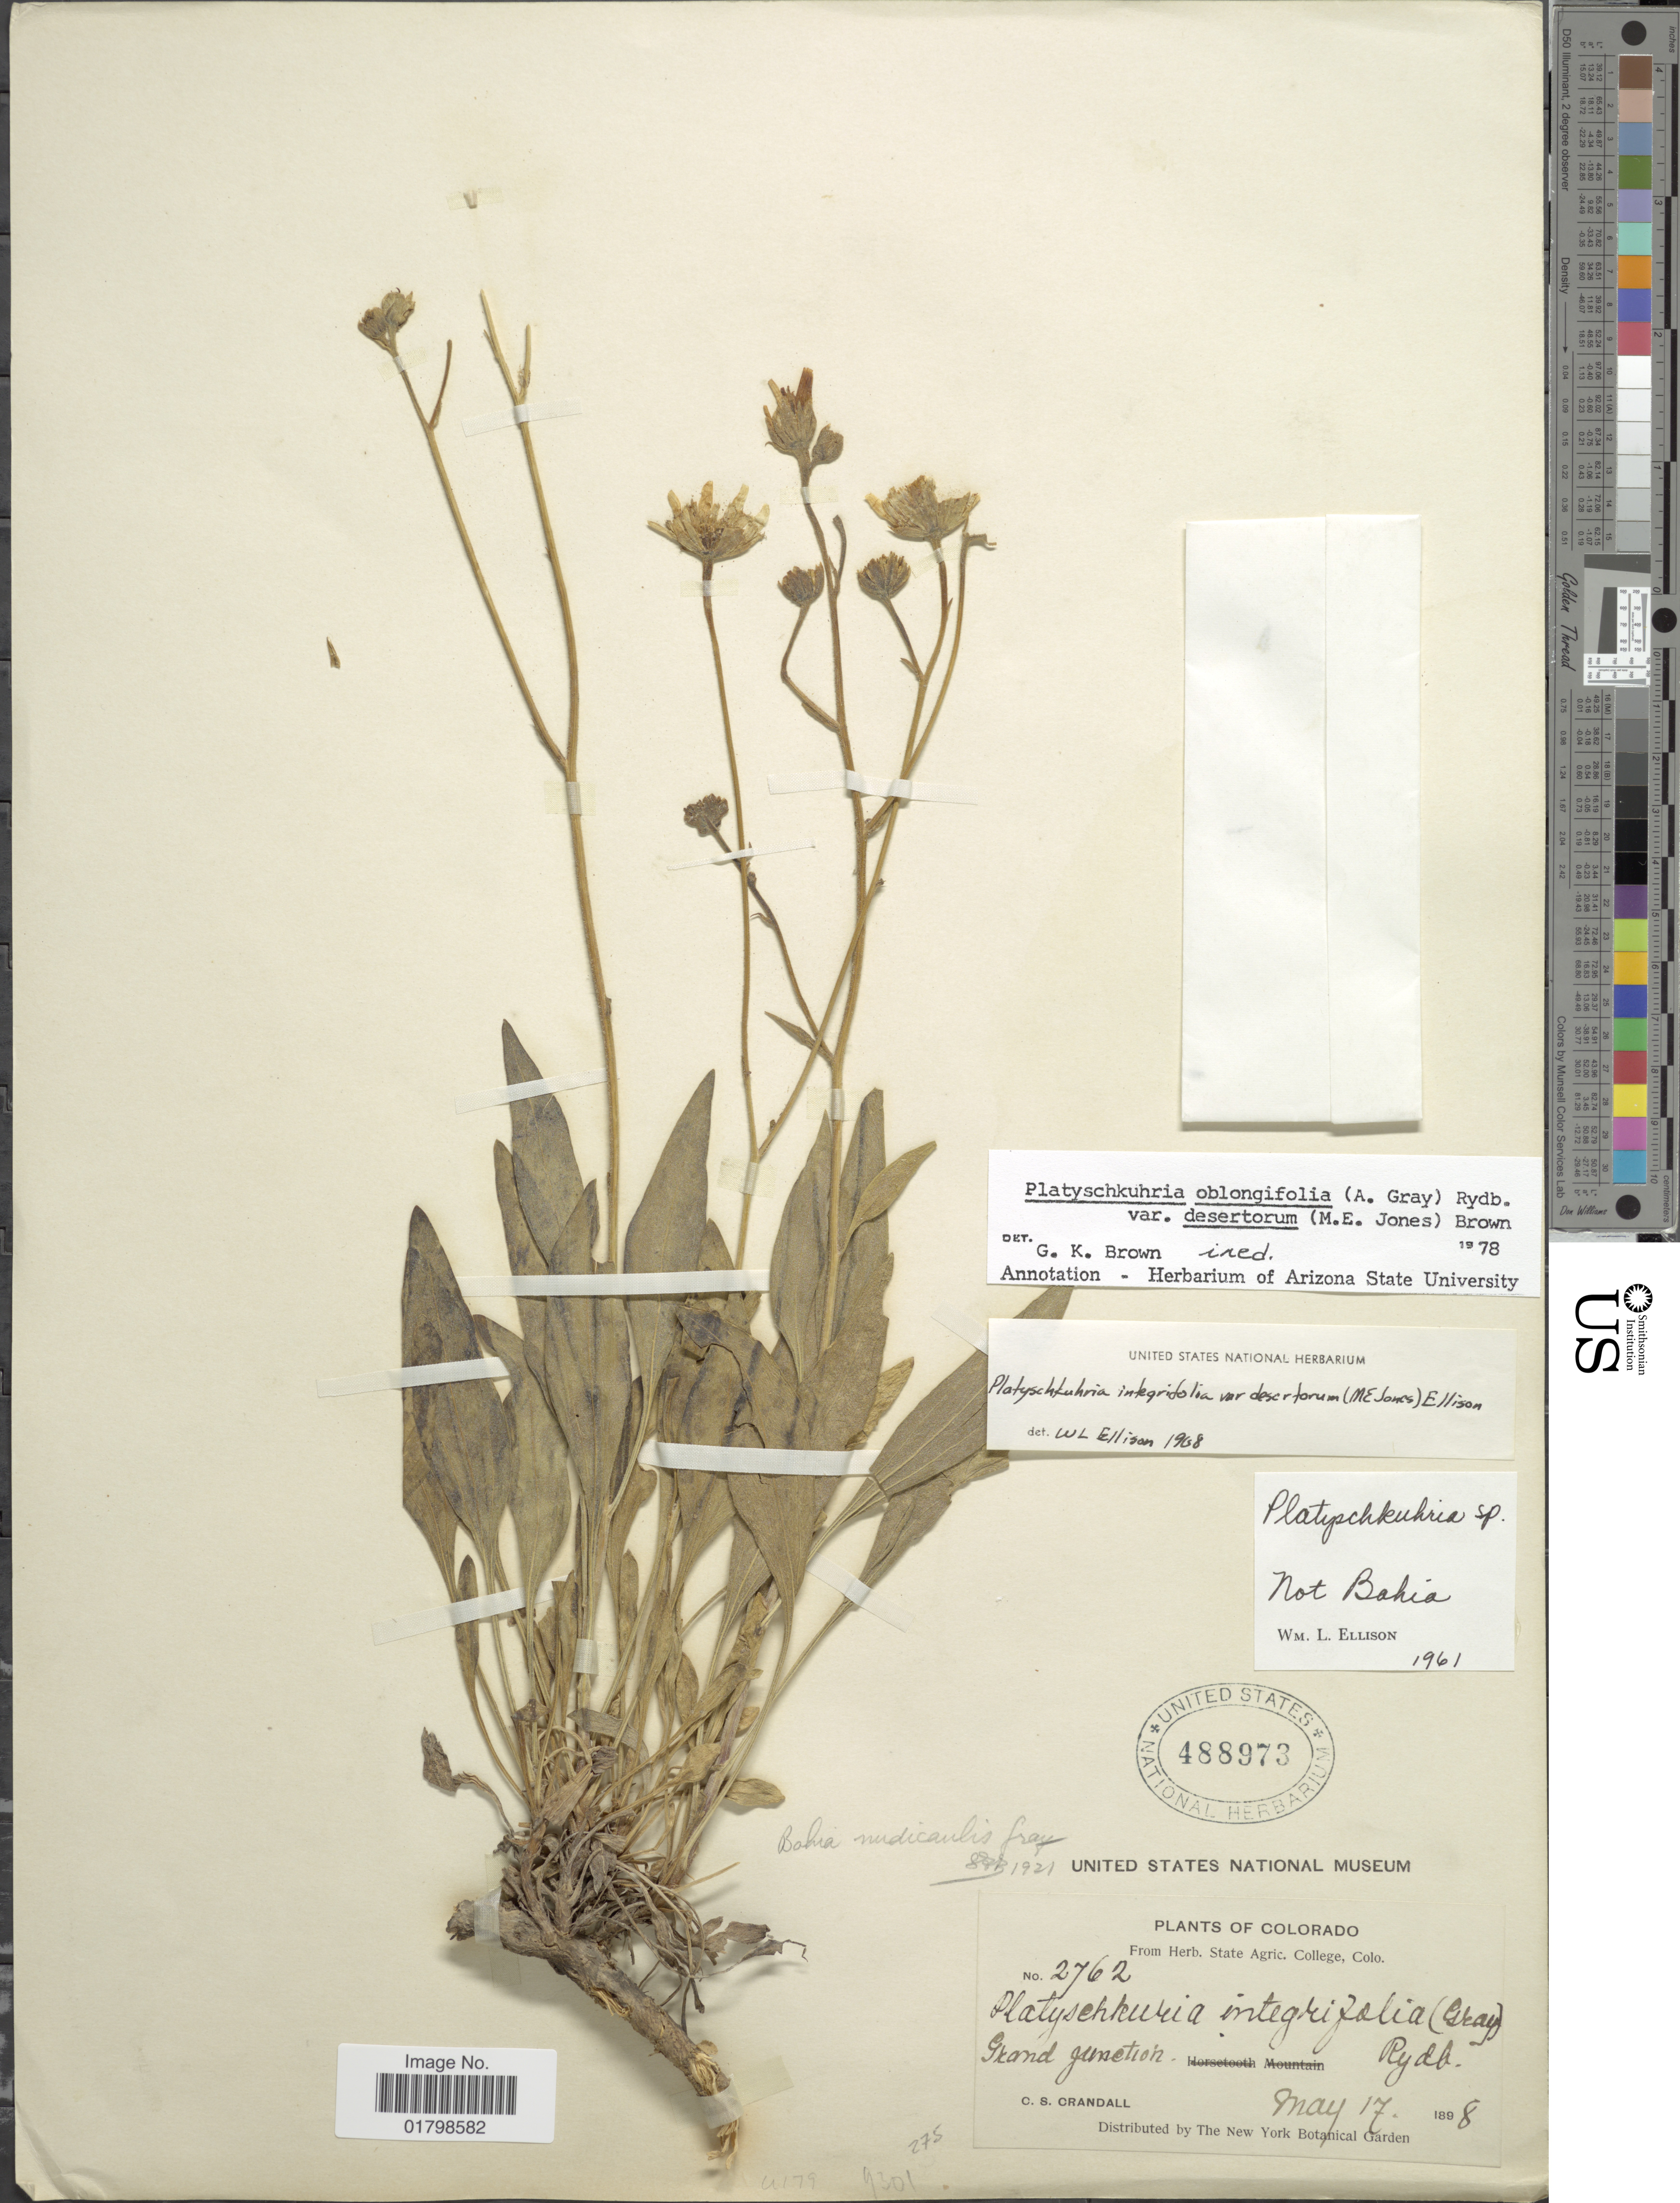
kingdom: Plantae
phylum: Tracheophyta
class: Magnoliopsida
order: Asterales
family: Asteraceae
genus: Platyschkuhria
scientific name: Platyschkuhria oblongifolia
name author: (A. Gray) Rydb.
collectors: C. Crandall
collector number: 2762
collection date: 1898-05-17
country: United States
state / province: Colorado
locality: Grand Junction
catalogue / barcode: US 488973